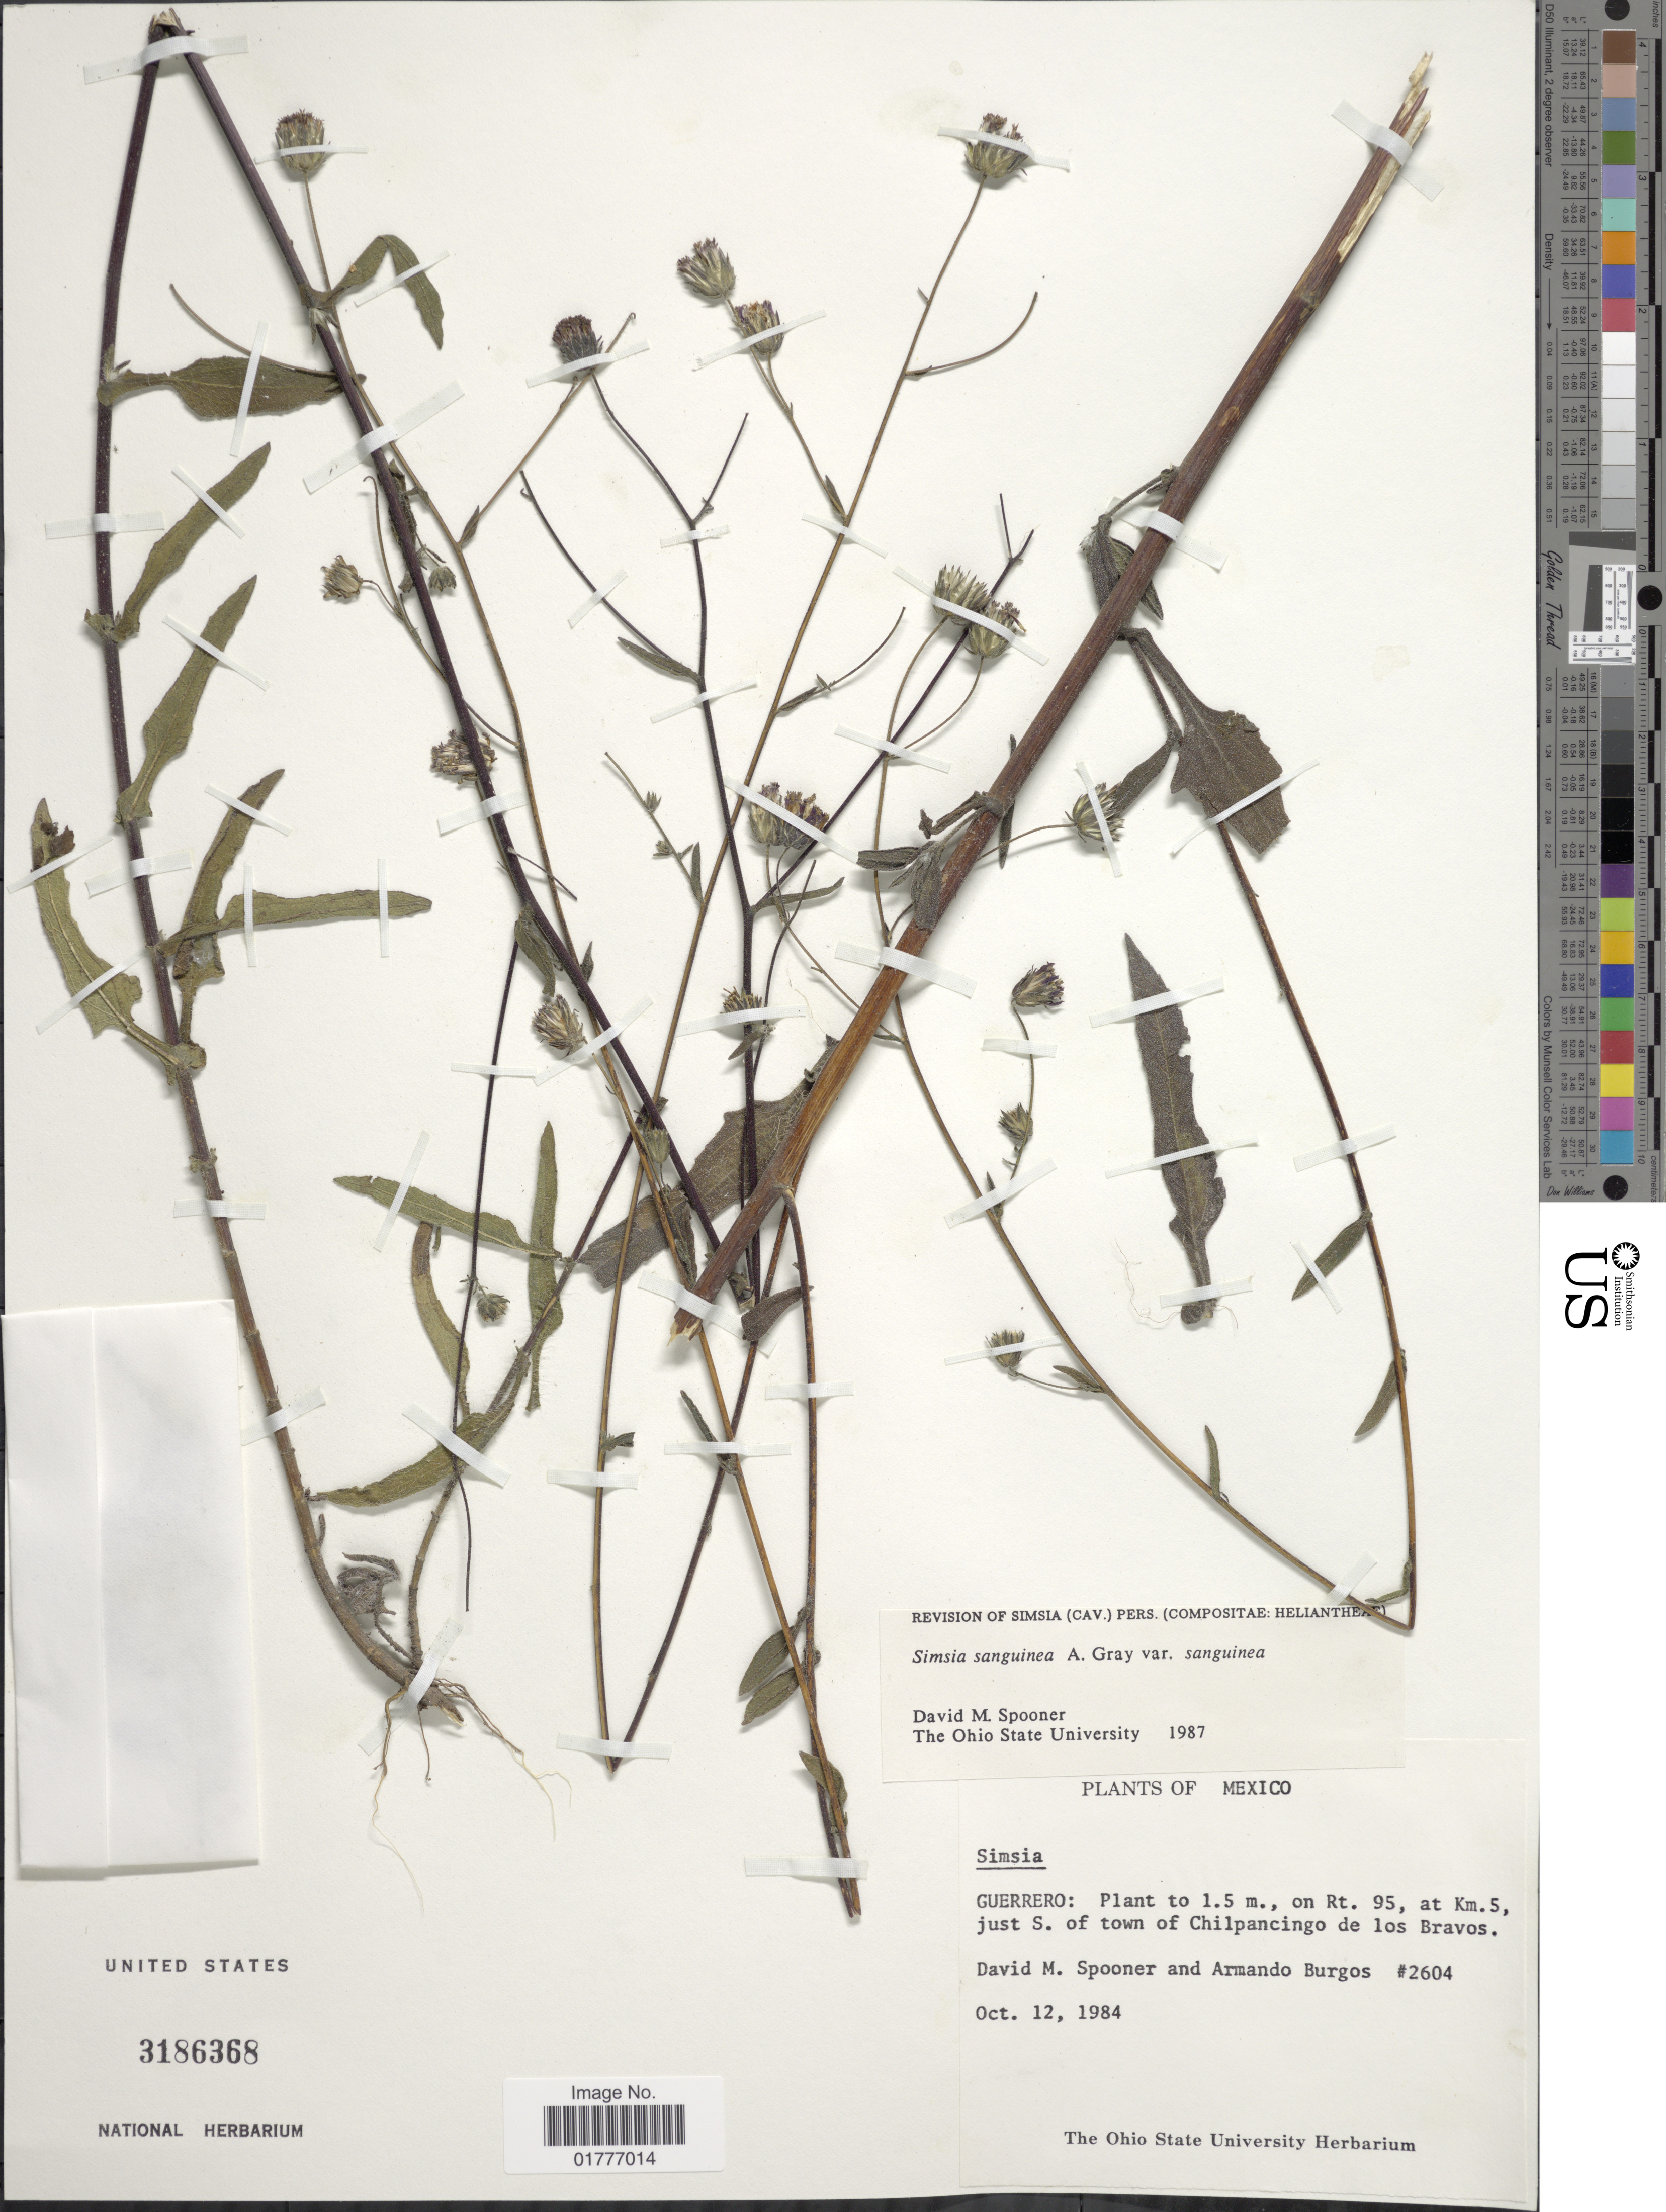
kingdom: Plantae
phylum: Tracheophyta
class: Magnoliopsida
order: Asterales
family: Asteraceae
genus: Simsia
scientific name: Simsia sanguinea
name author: A. Gray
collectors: D. Spooner & A. Burgos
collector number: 2604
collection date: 1984-10-12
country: Mexico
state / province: Guerrero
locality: Guerrero: On Rt. 95, at Km. 5, just S. of town of Chilpancingo de los Bravos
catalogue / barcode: US 3186368